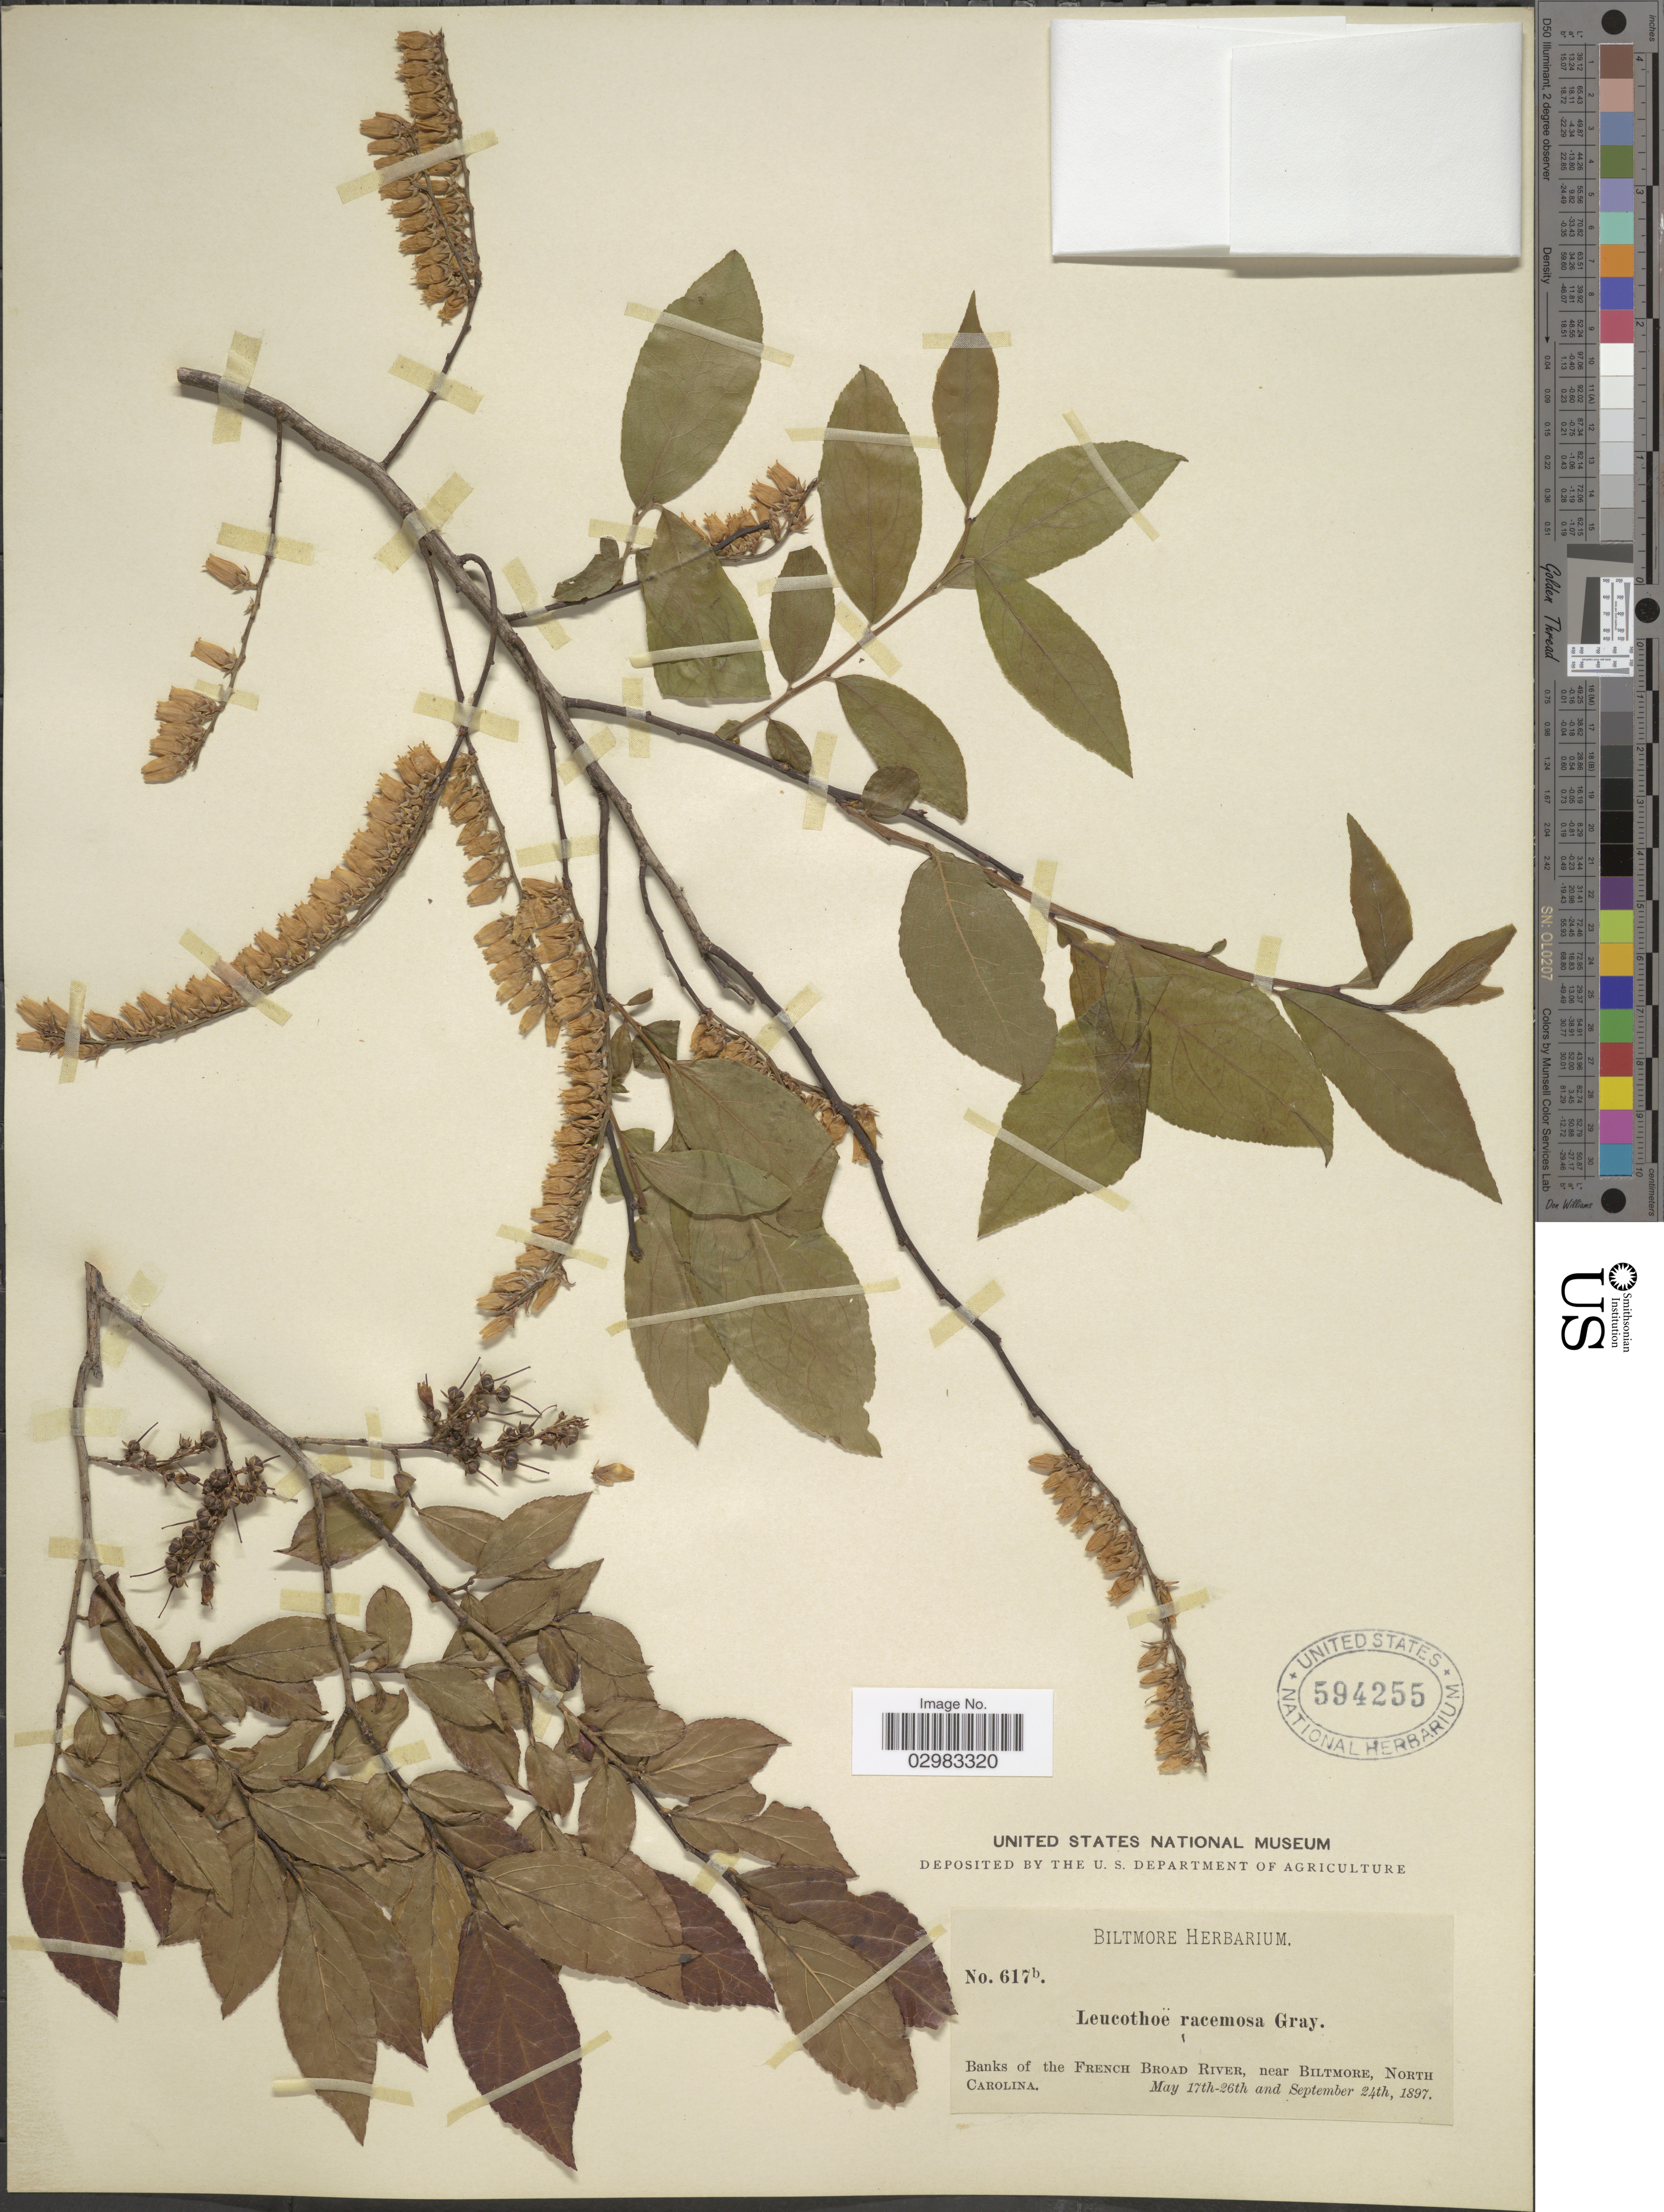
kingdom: Plantae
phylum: Tracheophyta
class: Magnoliopsida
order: Ericales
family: Ericaceae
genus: Leucothoe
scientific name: Leucothoë racemosa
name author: (L.) A. Gray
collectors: ex herb. Biltmore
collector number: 617b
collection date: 1897-05-17/1897-09-24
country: United States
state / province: North Carolina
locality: Banks of the French Broad River, near Biltmore.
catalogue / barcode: US 594255